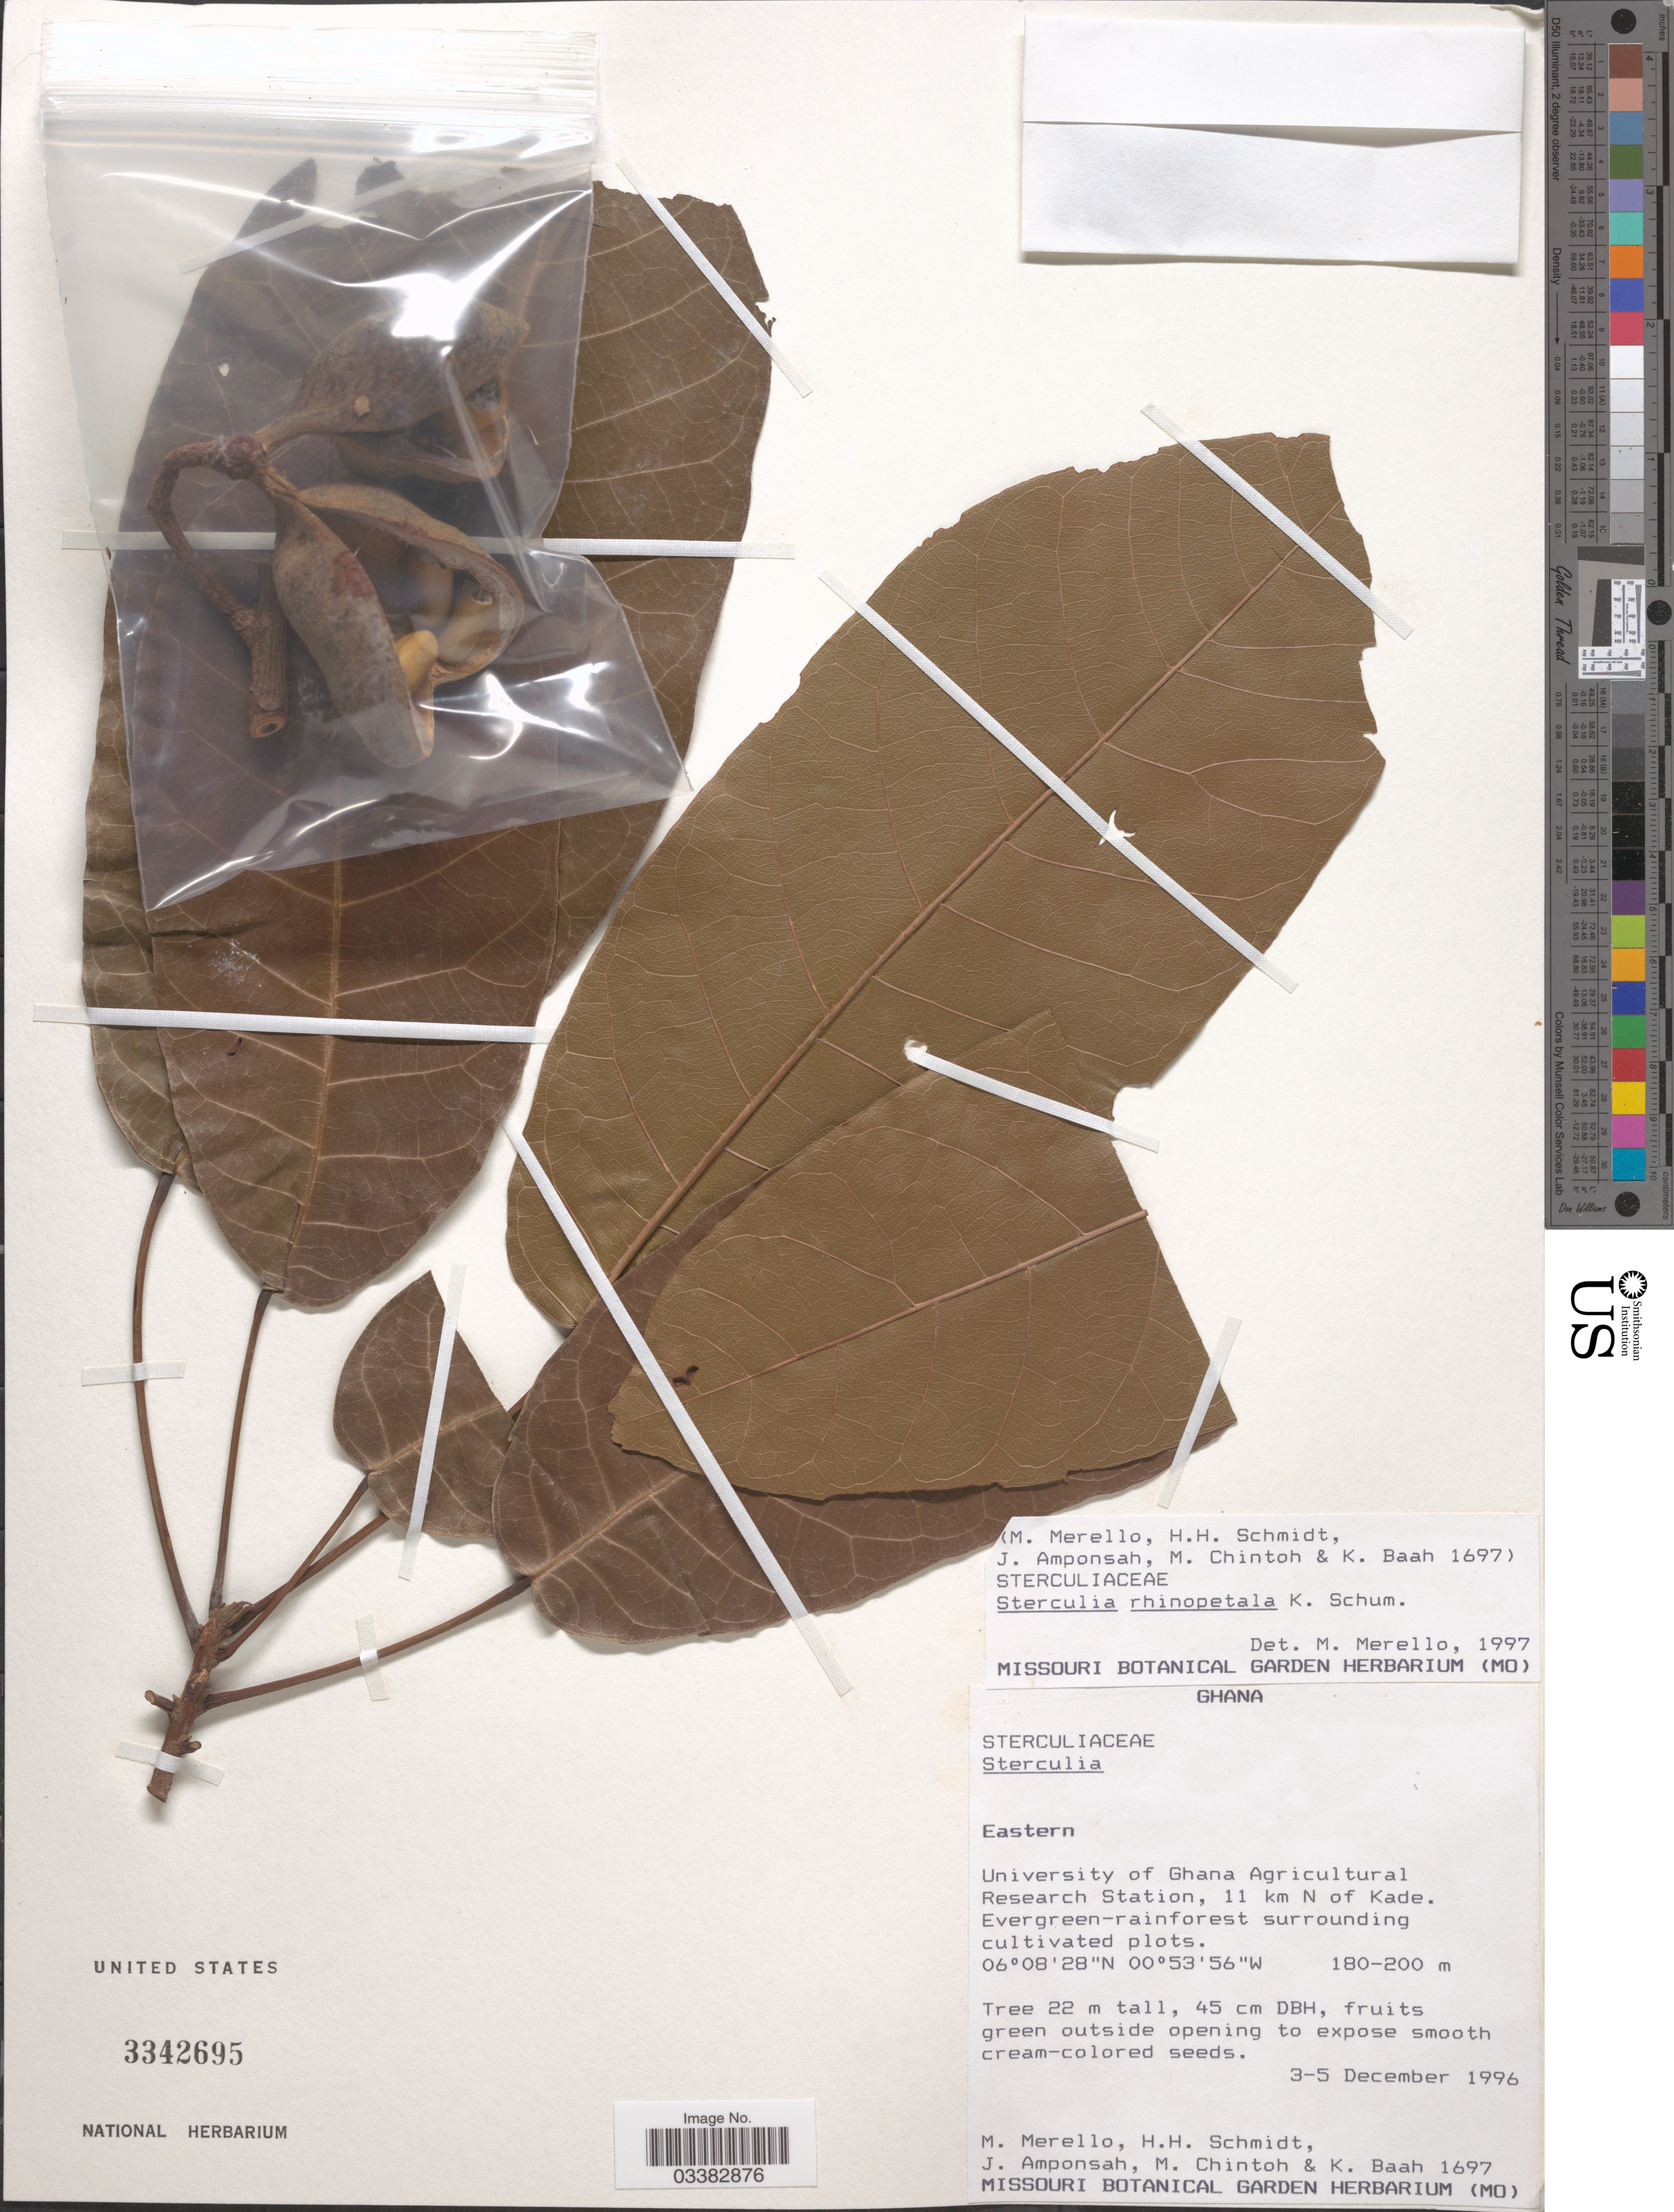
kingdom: Plantae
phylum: Tracheophyta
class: Magnoliopsida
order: Malvales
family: Malvaceae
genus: Sterculia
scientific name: Sterculia rhinopetala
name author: K. Schum.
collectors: M. Merello, H. H. Schmidt, J. Amponsah, M. Chintoh & K. Baah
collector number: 1697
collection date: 1996-12-03/1996-12-05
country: Ghana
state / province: Eastern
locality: University of Ghana Agricultural Research Station, 11 km N of Kade.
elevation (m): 180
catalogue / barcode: US 3342695